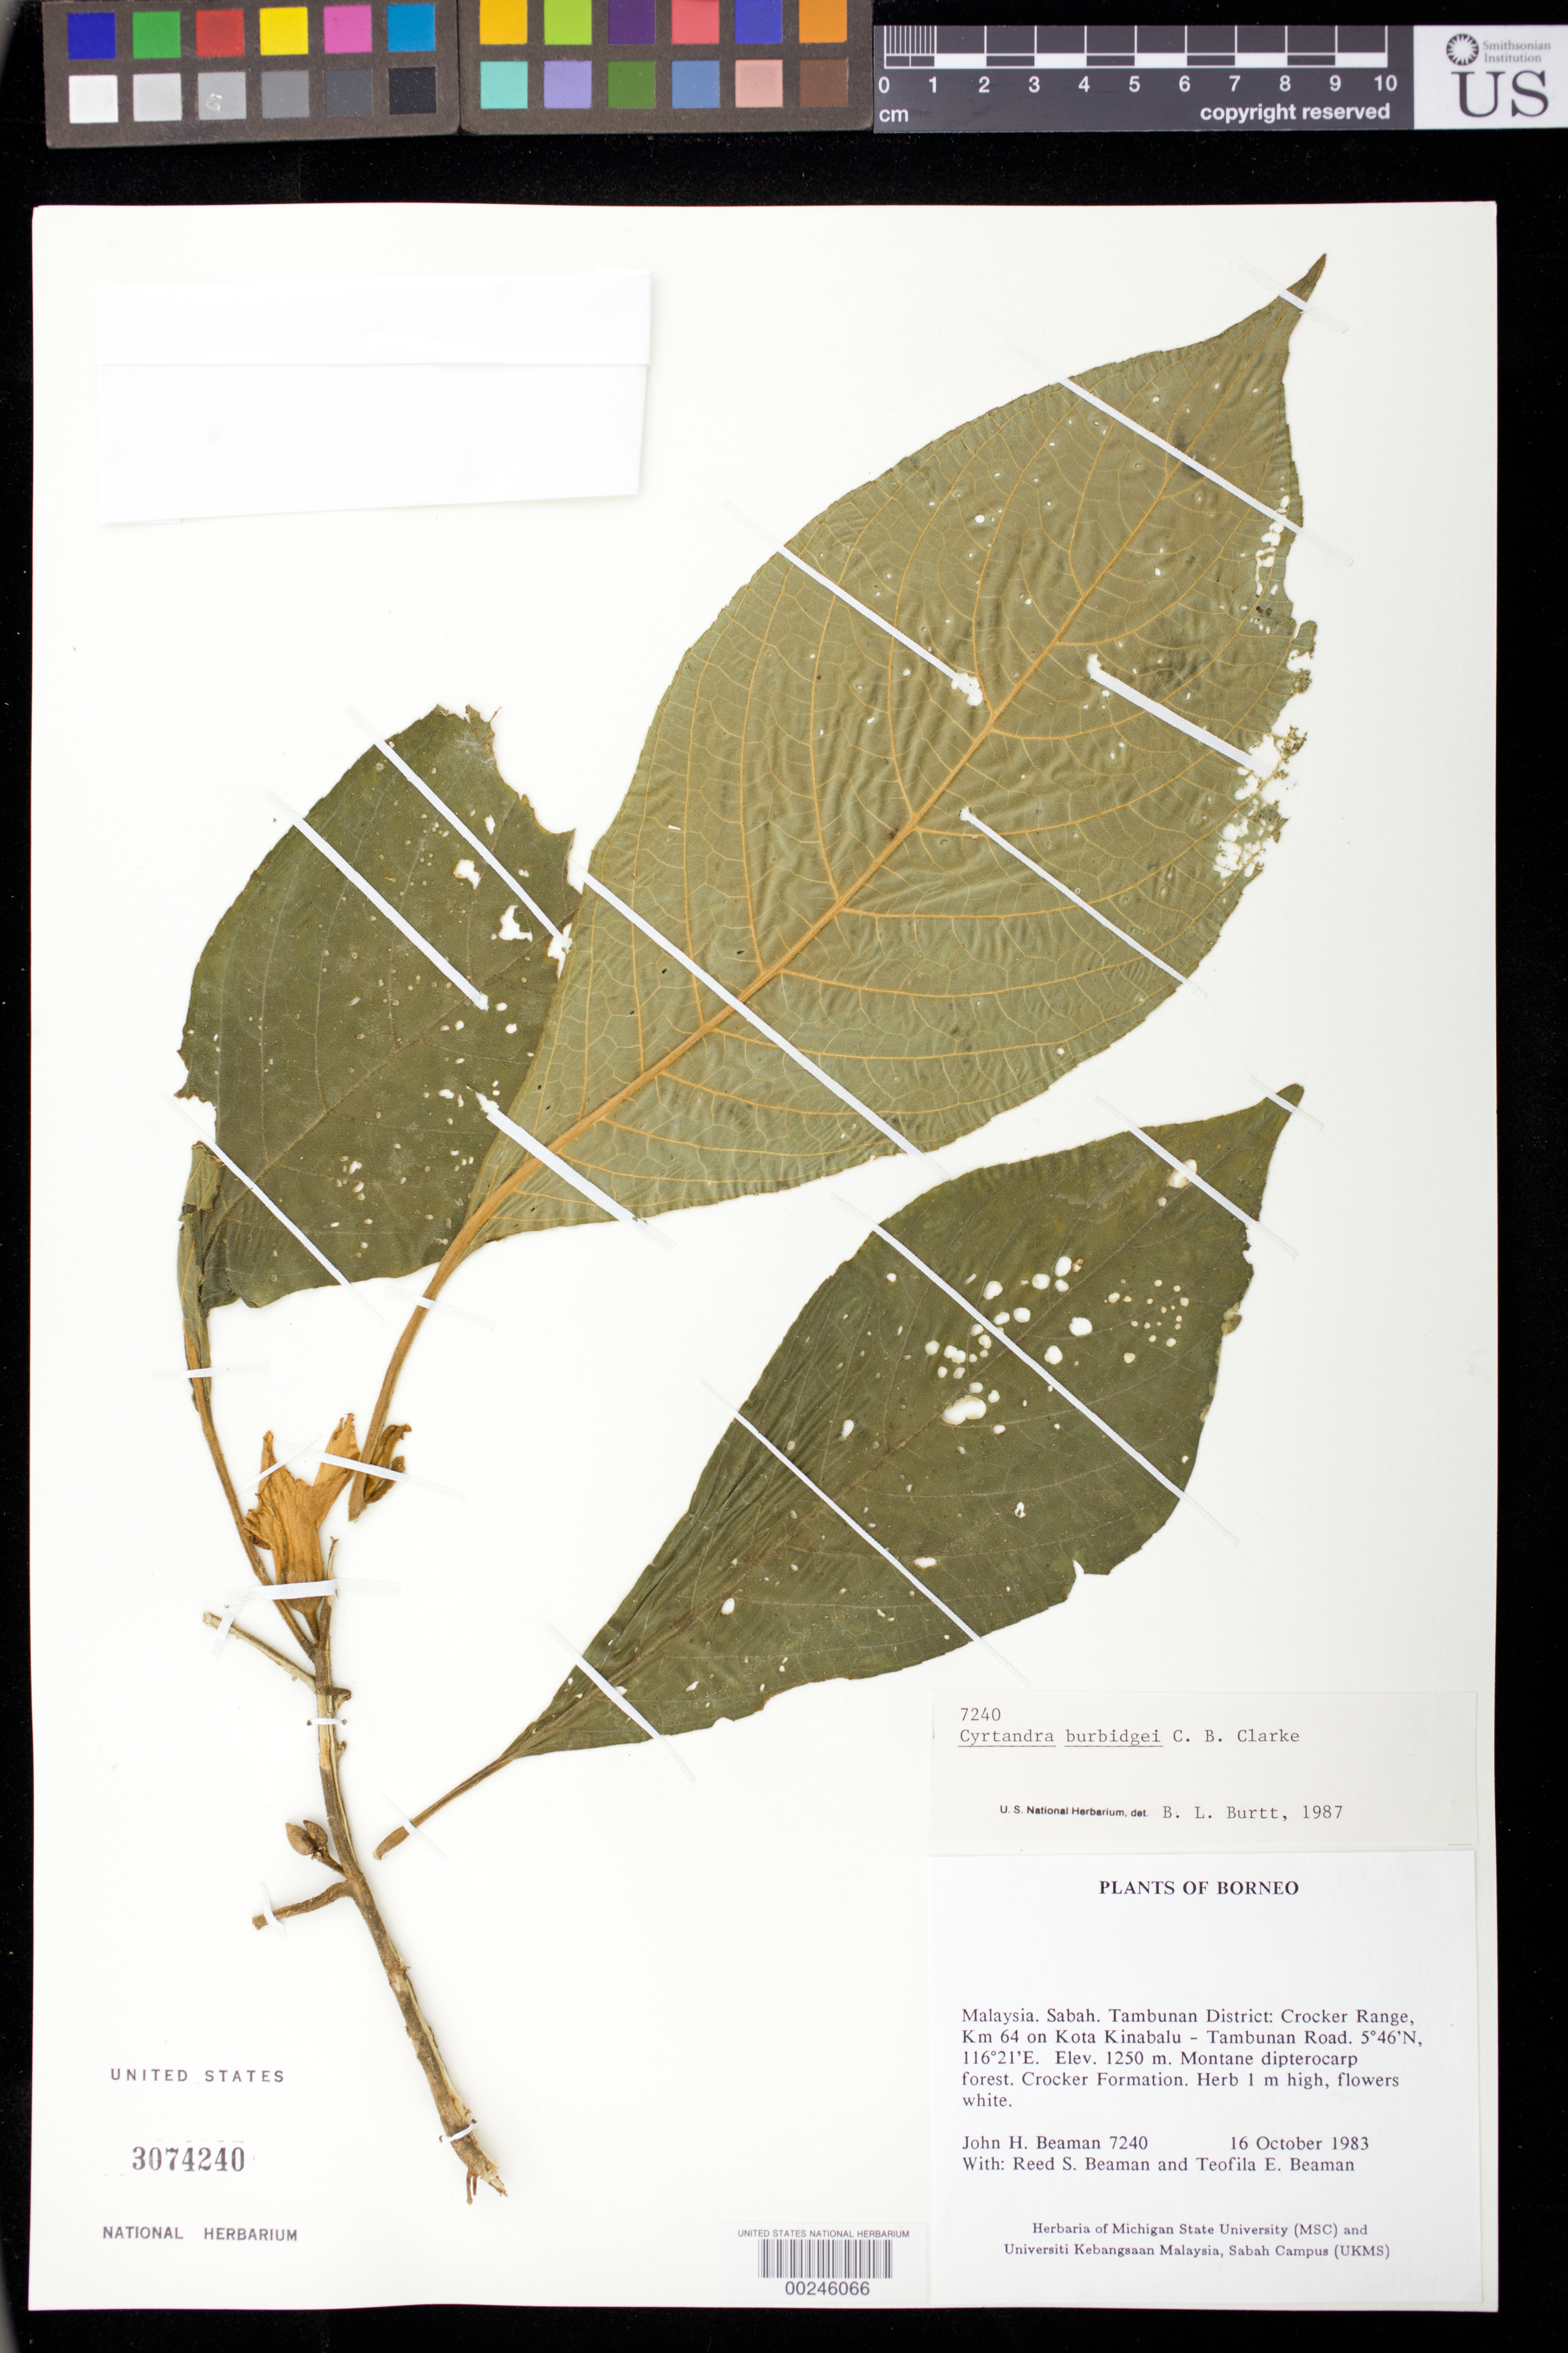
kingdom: Plantae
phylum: Tracheophyta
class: Magnoliopsida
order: Lamiales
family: Gesneriaceae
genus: Cyrtandra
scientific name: Cyrtandra burbidgei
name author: C.B. Clarke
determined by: Burtt, B. L.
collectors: J. H. Beaman, R. S. Beaman & T. E. Beaman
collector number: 7240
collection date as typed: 16 Oct 1983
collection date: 1983-10-16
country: Malaysia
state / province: Sabah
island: Borneo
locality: Tambunan dist, crocker range, km 64 on kota kinabalu - tambunan road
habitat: Montane dipterocarp forest, crocker formation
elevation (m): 1250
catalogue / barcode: US 3074240